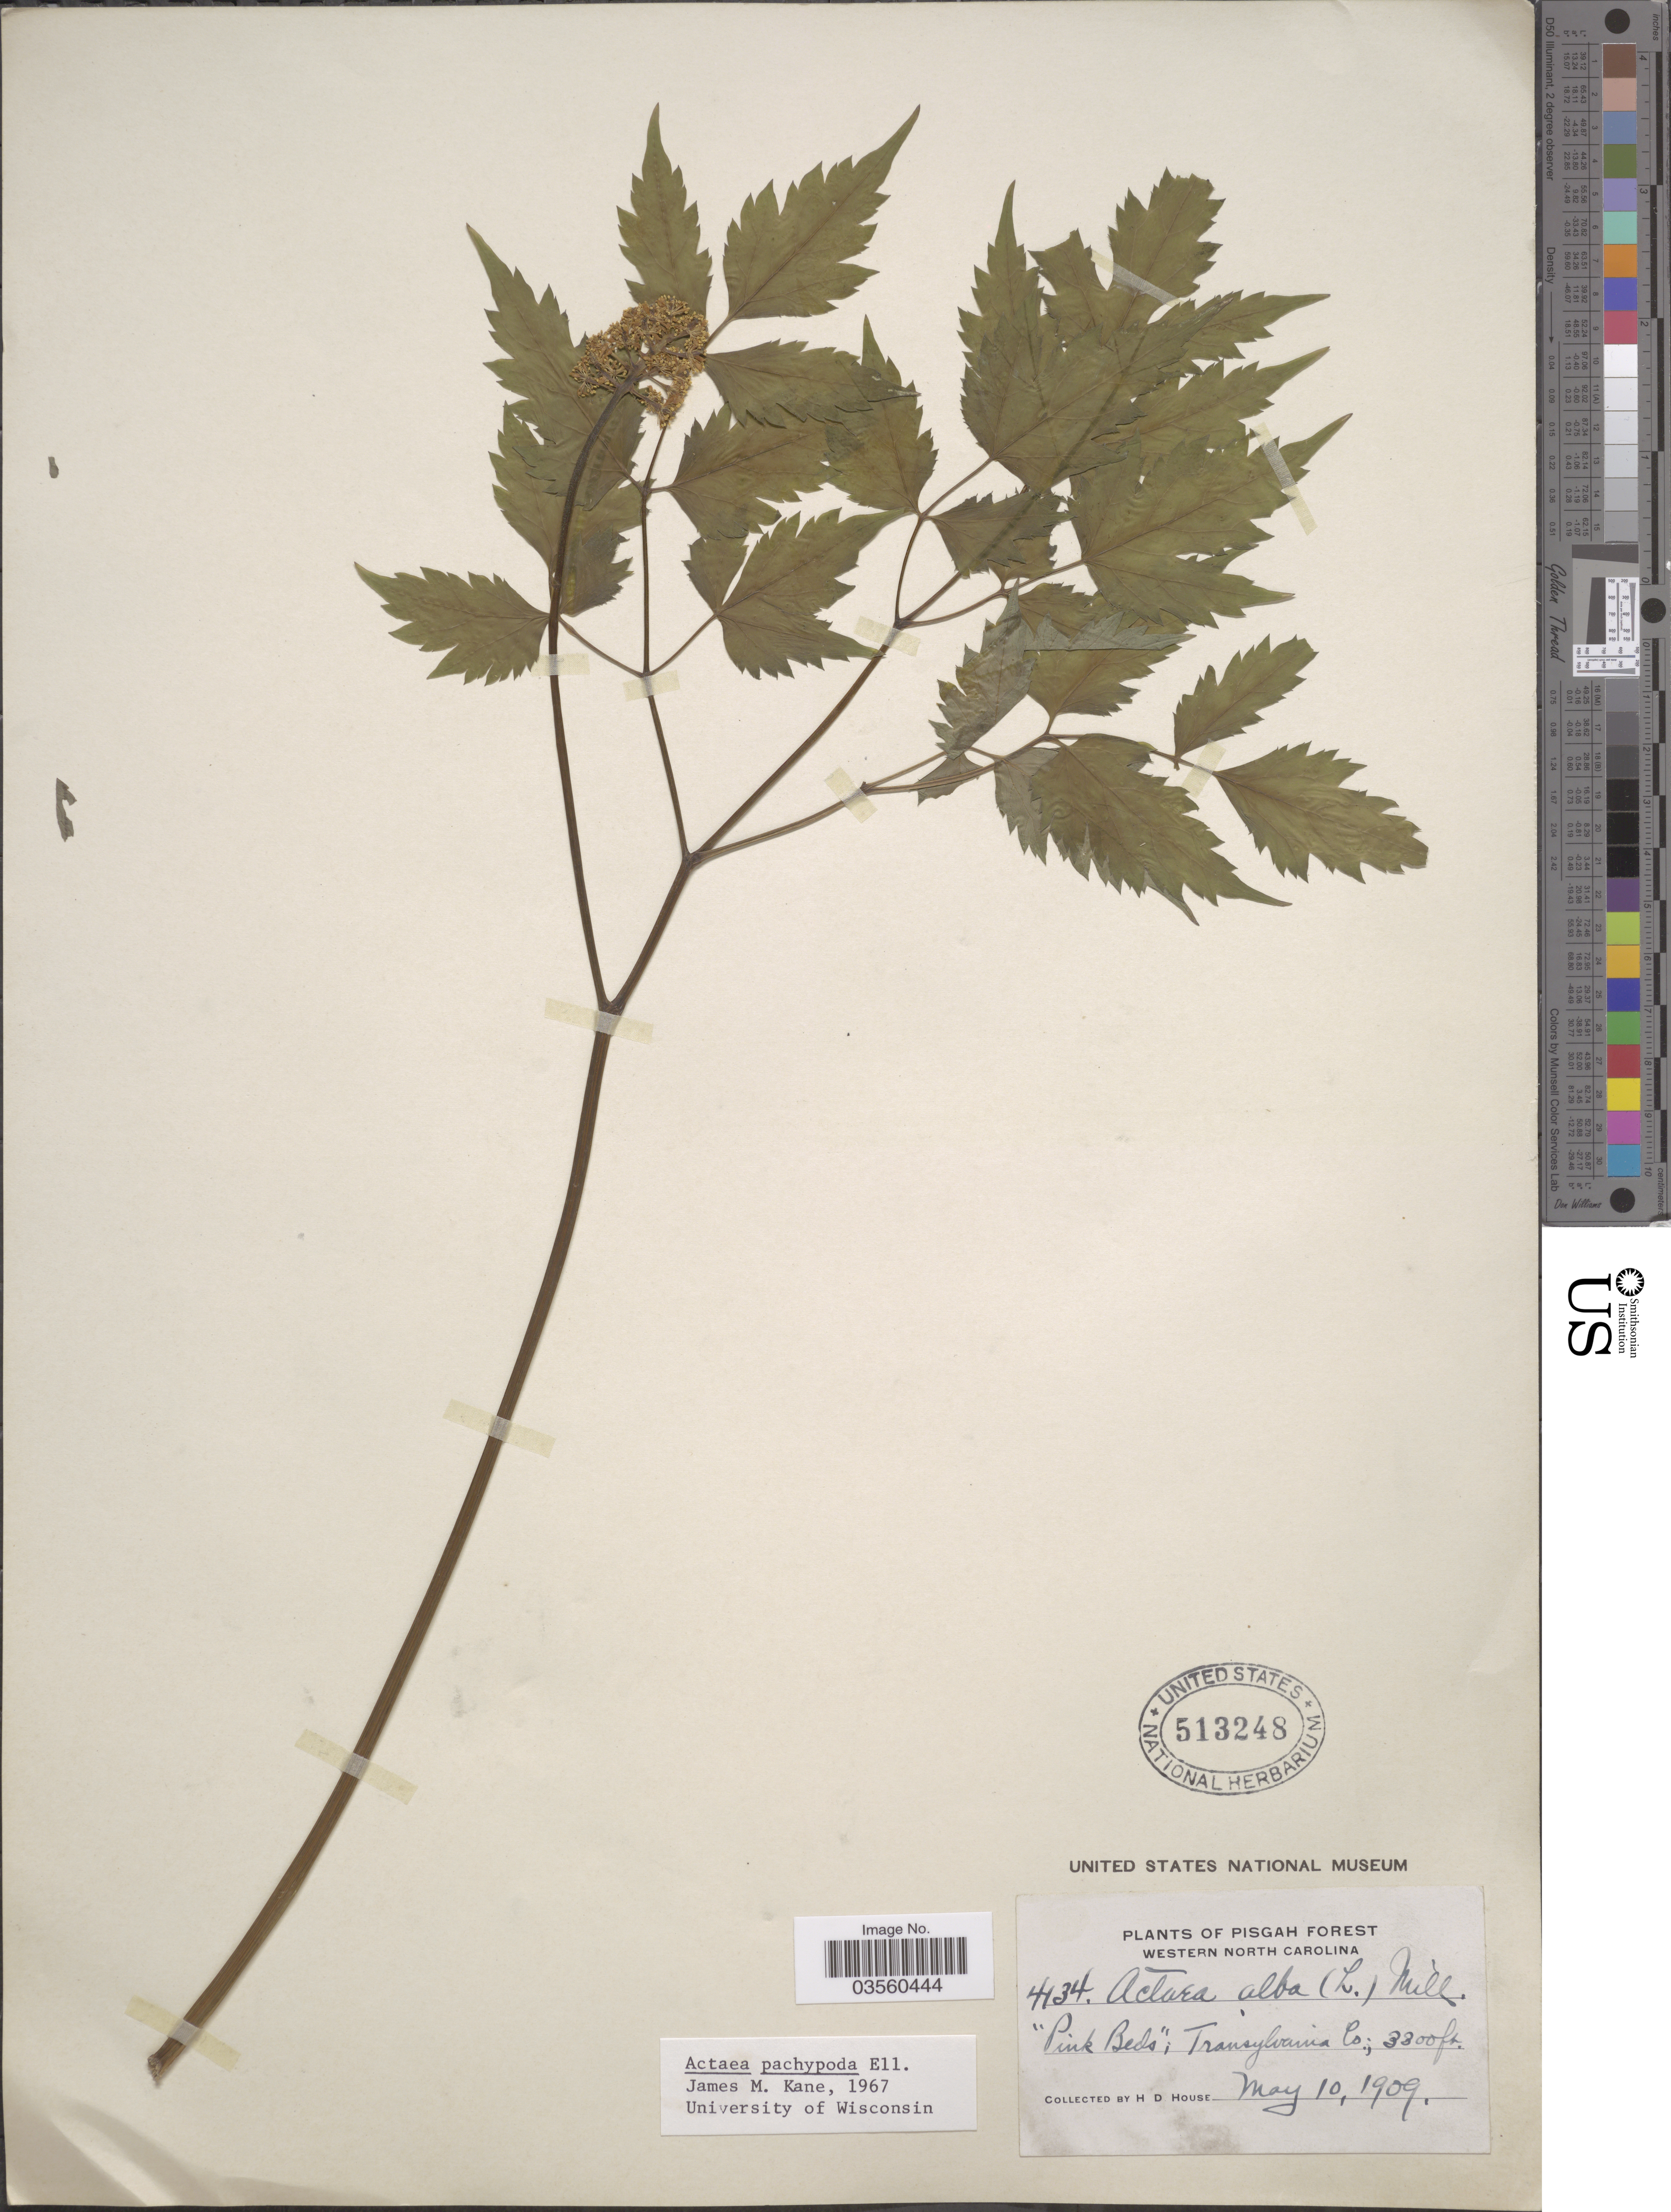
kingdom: Plantae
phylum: Tracheophyta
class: Magnoliopsida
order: Ranunculales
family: Ranunculaceae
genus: Actaea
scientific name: Actaea pachypoda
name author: Elliott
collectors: H. D. House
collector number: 4134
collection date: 1909-05-10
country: United States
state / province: North Carolina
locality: Pisgah Forest. Western North Carolina. "Pink Beds"; Transylvania Co.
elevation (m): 1006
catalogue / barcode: US 513248